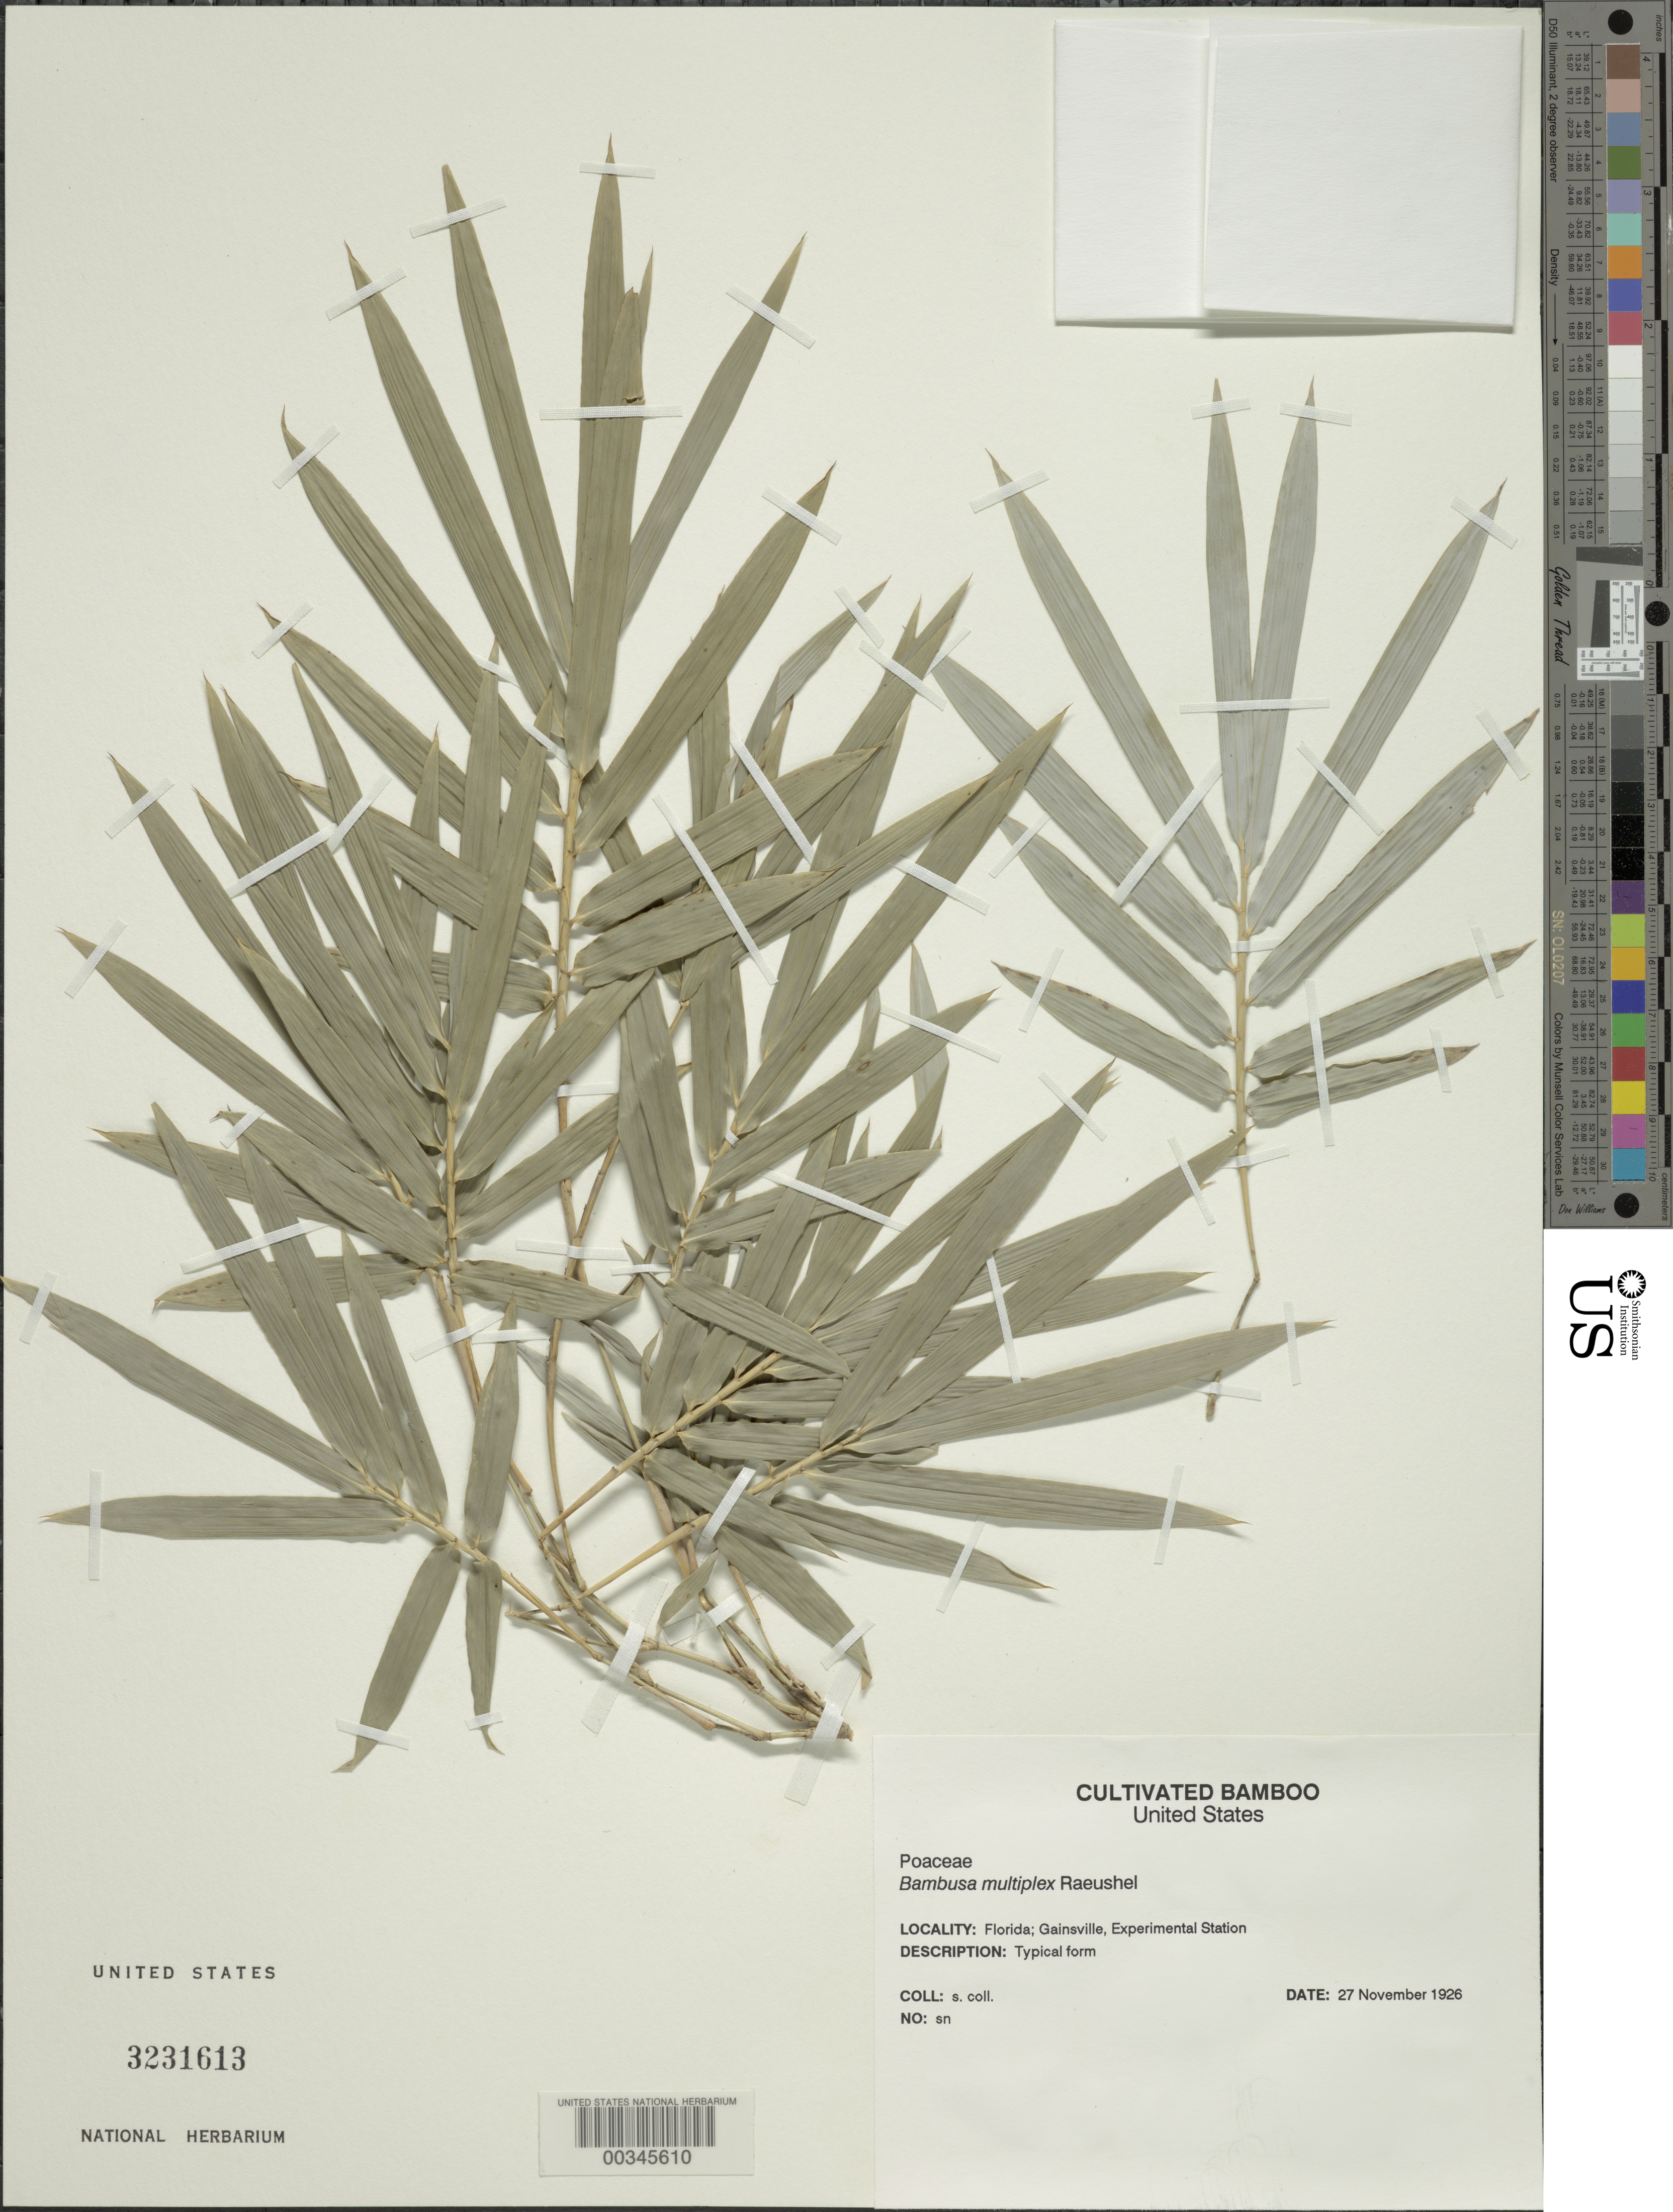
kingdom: Plantae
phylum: Tracheophyta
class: Liliopsida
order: Poales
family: Poaceae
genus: Bambusa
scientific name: Bambusa multiplex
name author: (Lour.) Raeusch. ex Schult. & Schult. f.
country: United States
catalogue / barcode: US 3231613